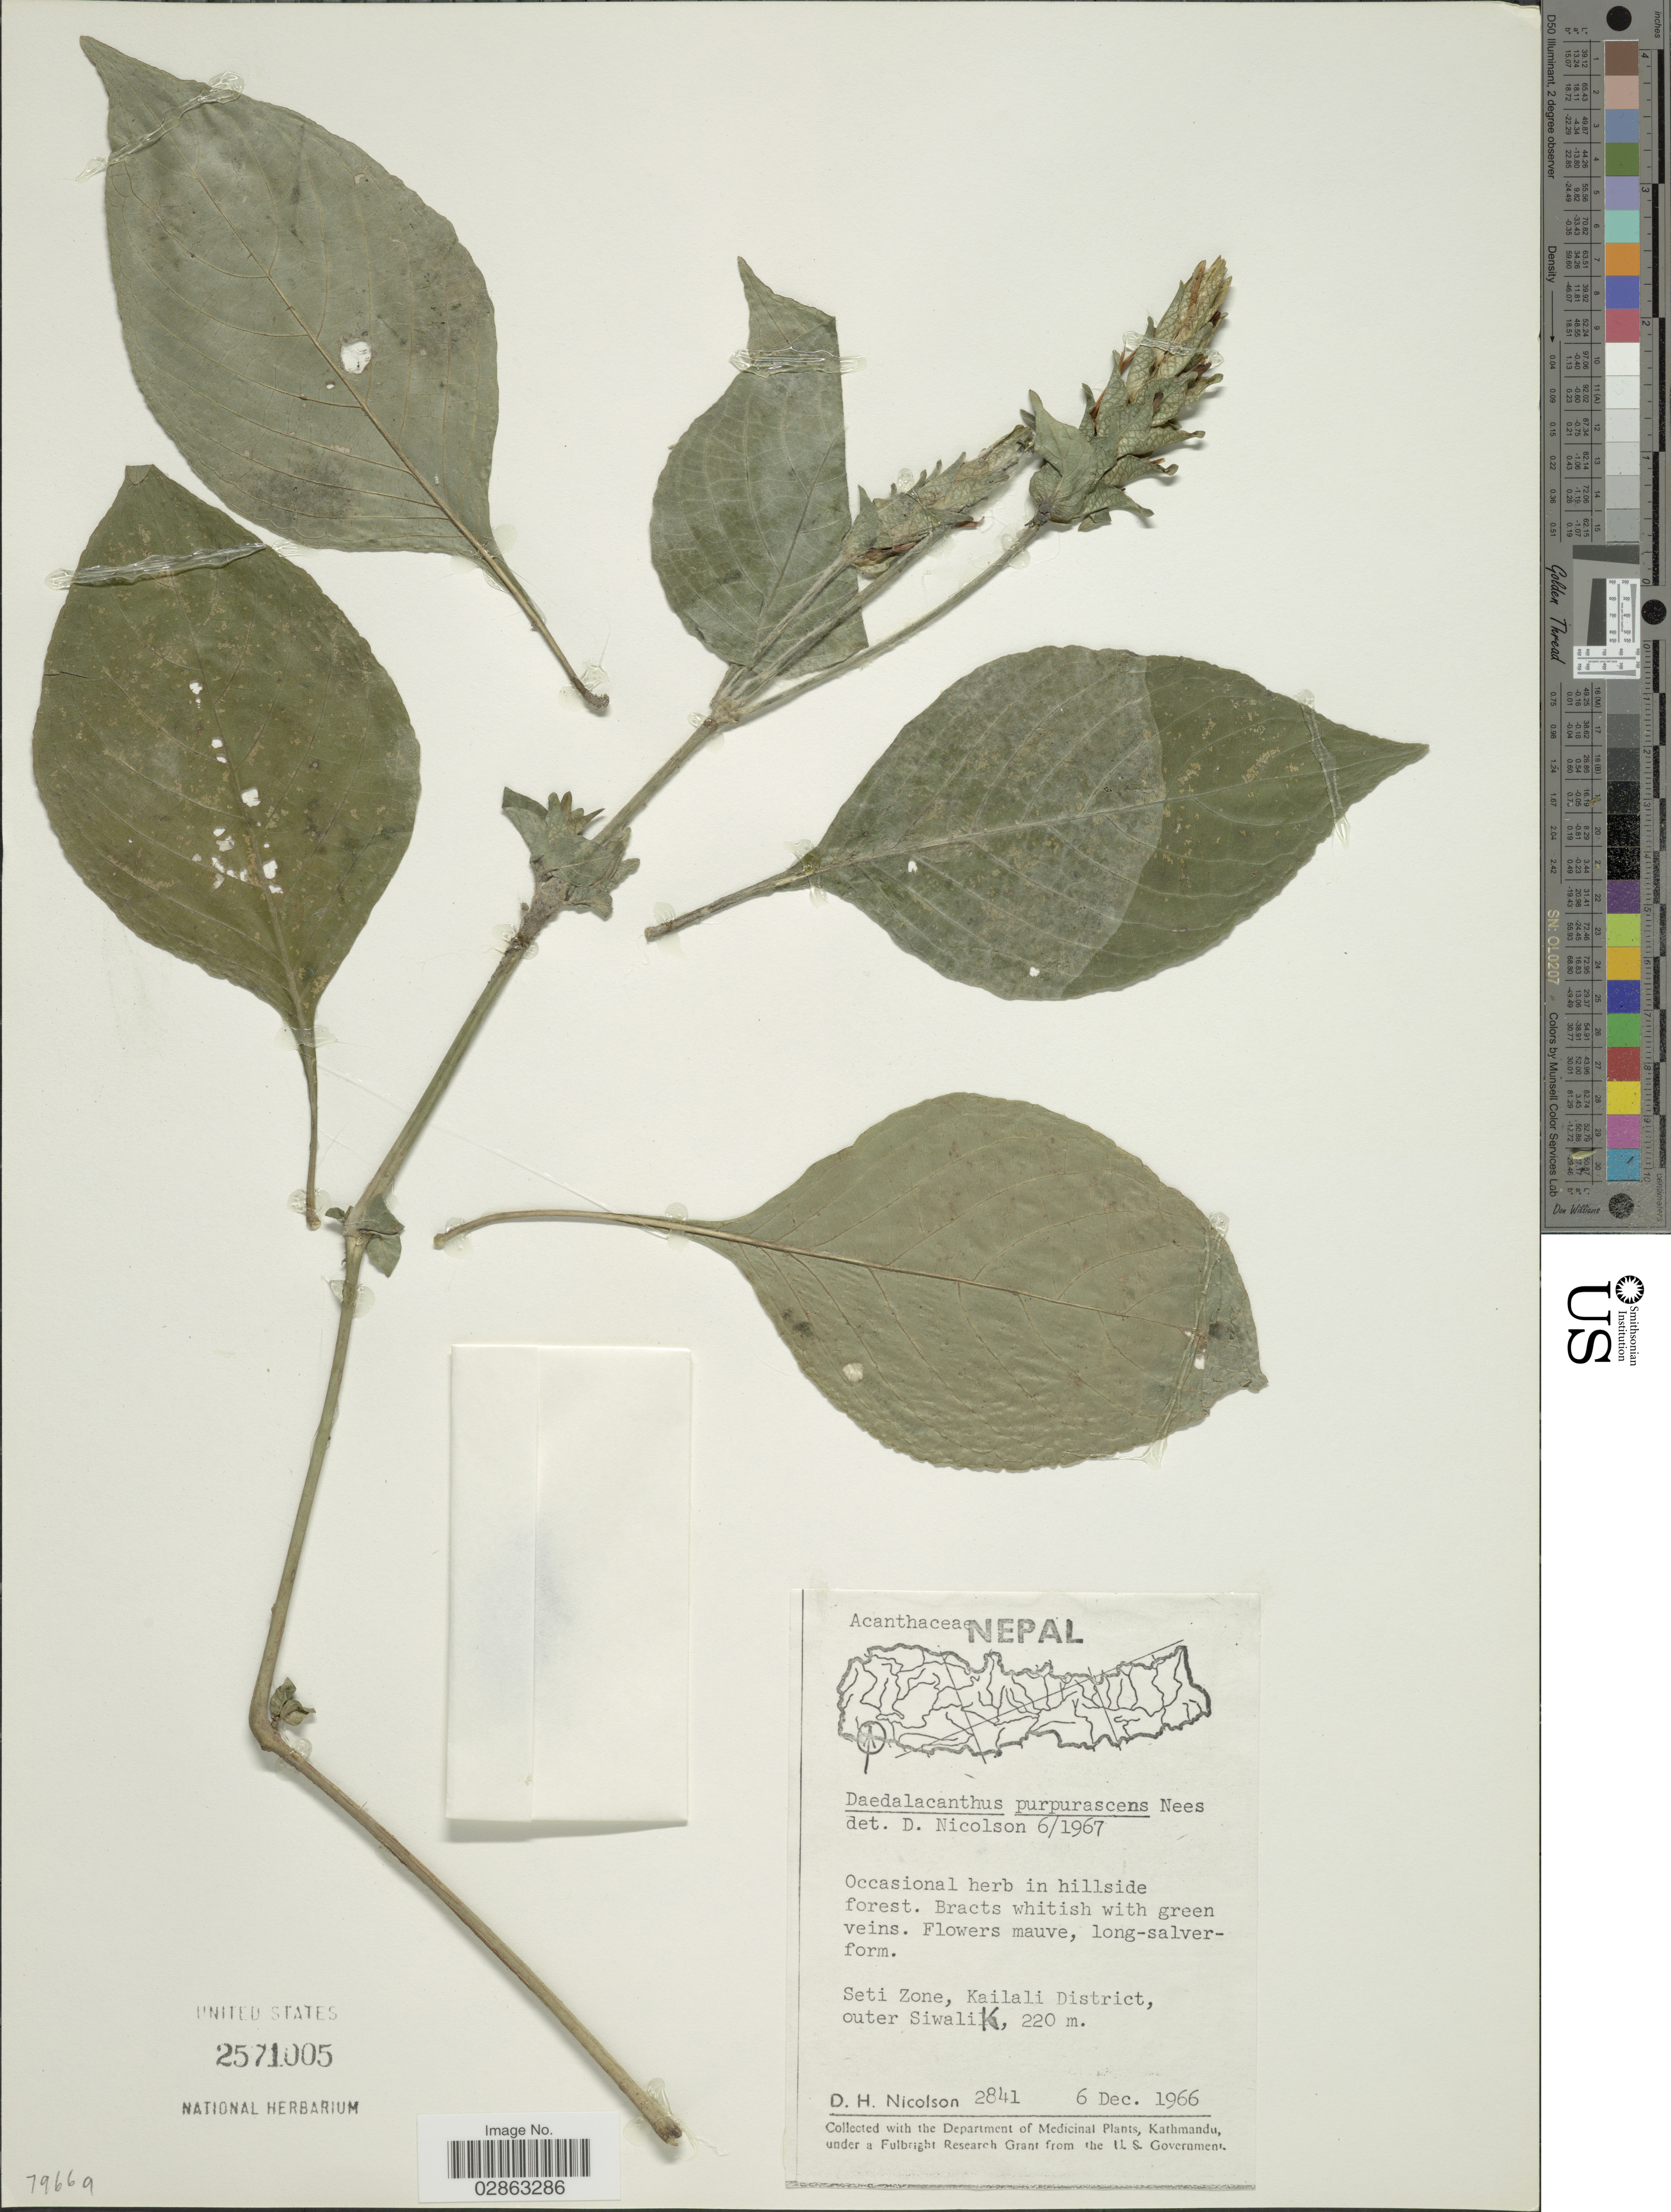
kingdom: Plantae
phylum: Tracheophyta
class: Magnoliopsida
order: Lamiales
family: Acanthaceae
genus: Eranthemum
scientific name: Eranthemum pulchellum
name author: Andrews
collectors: D. H. Nicolson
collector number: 2841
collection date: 1966-12-06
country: Nepal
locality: Seti Zone, Kailali District, outer Siwalik.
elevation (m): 220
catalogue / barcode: US 2571005